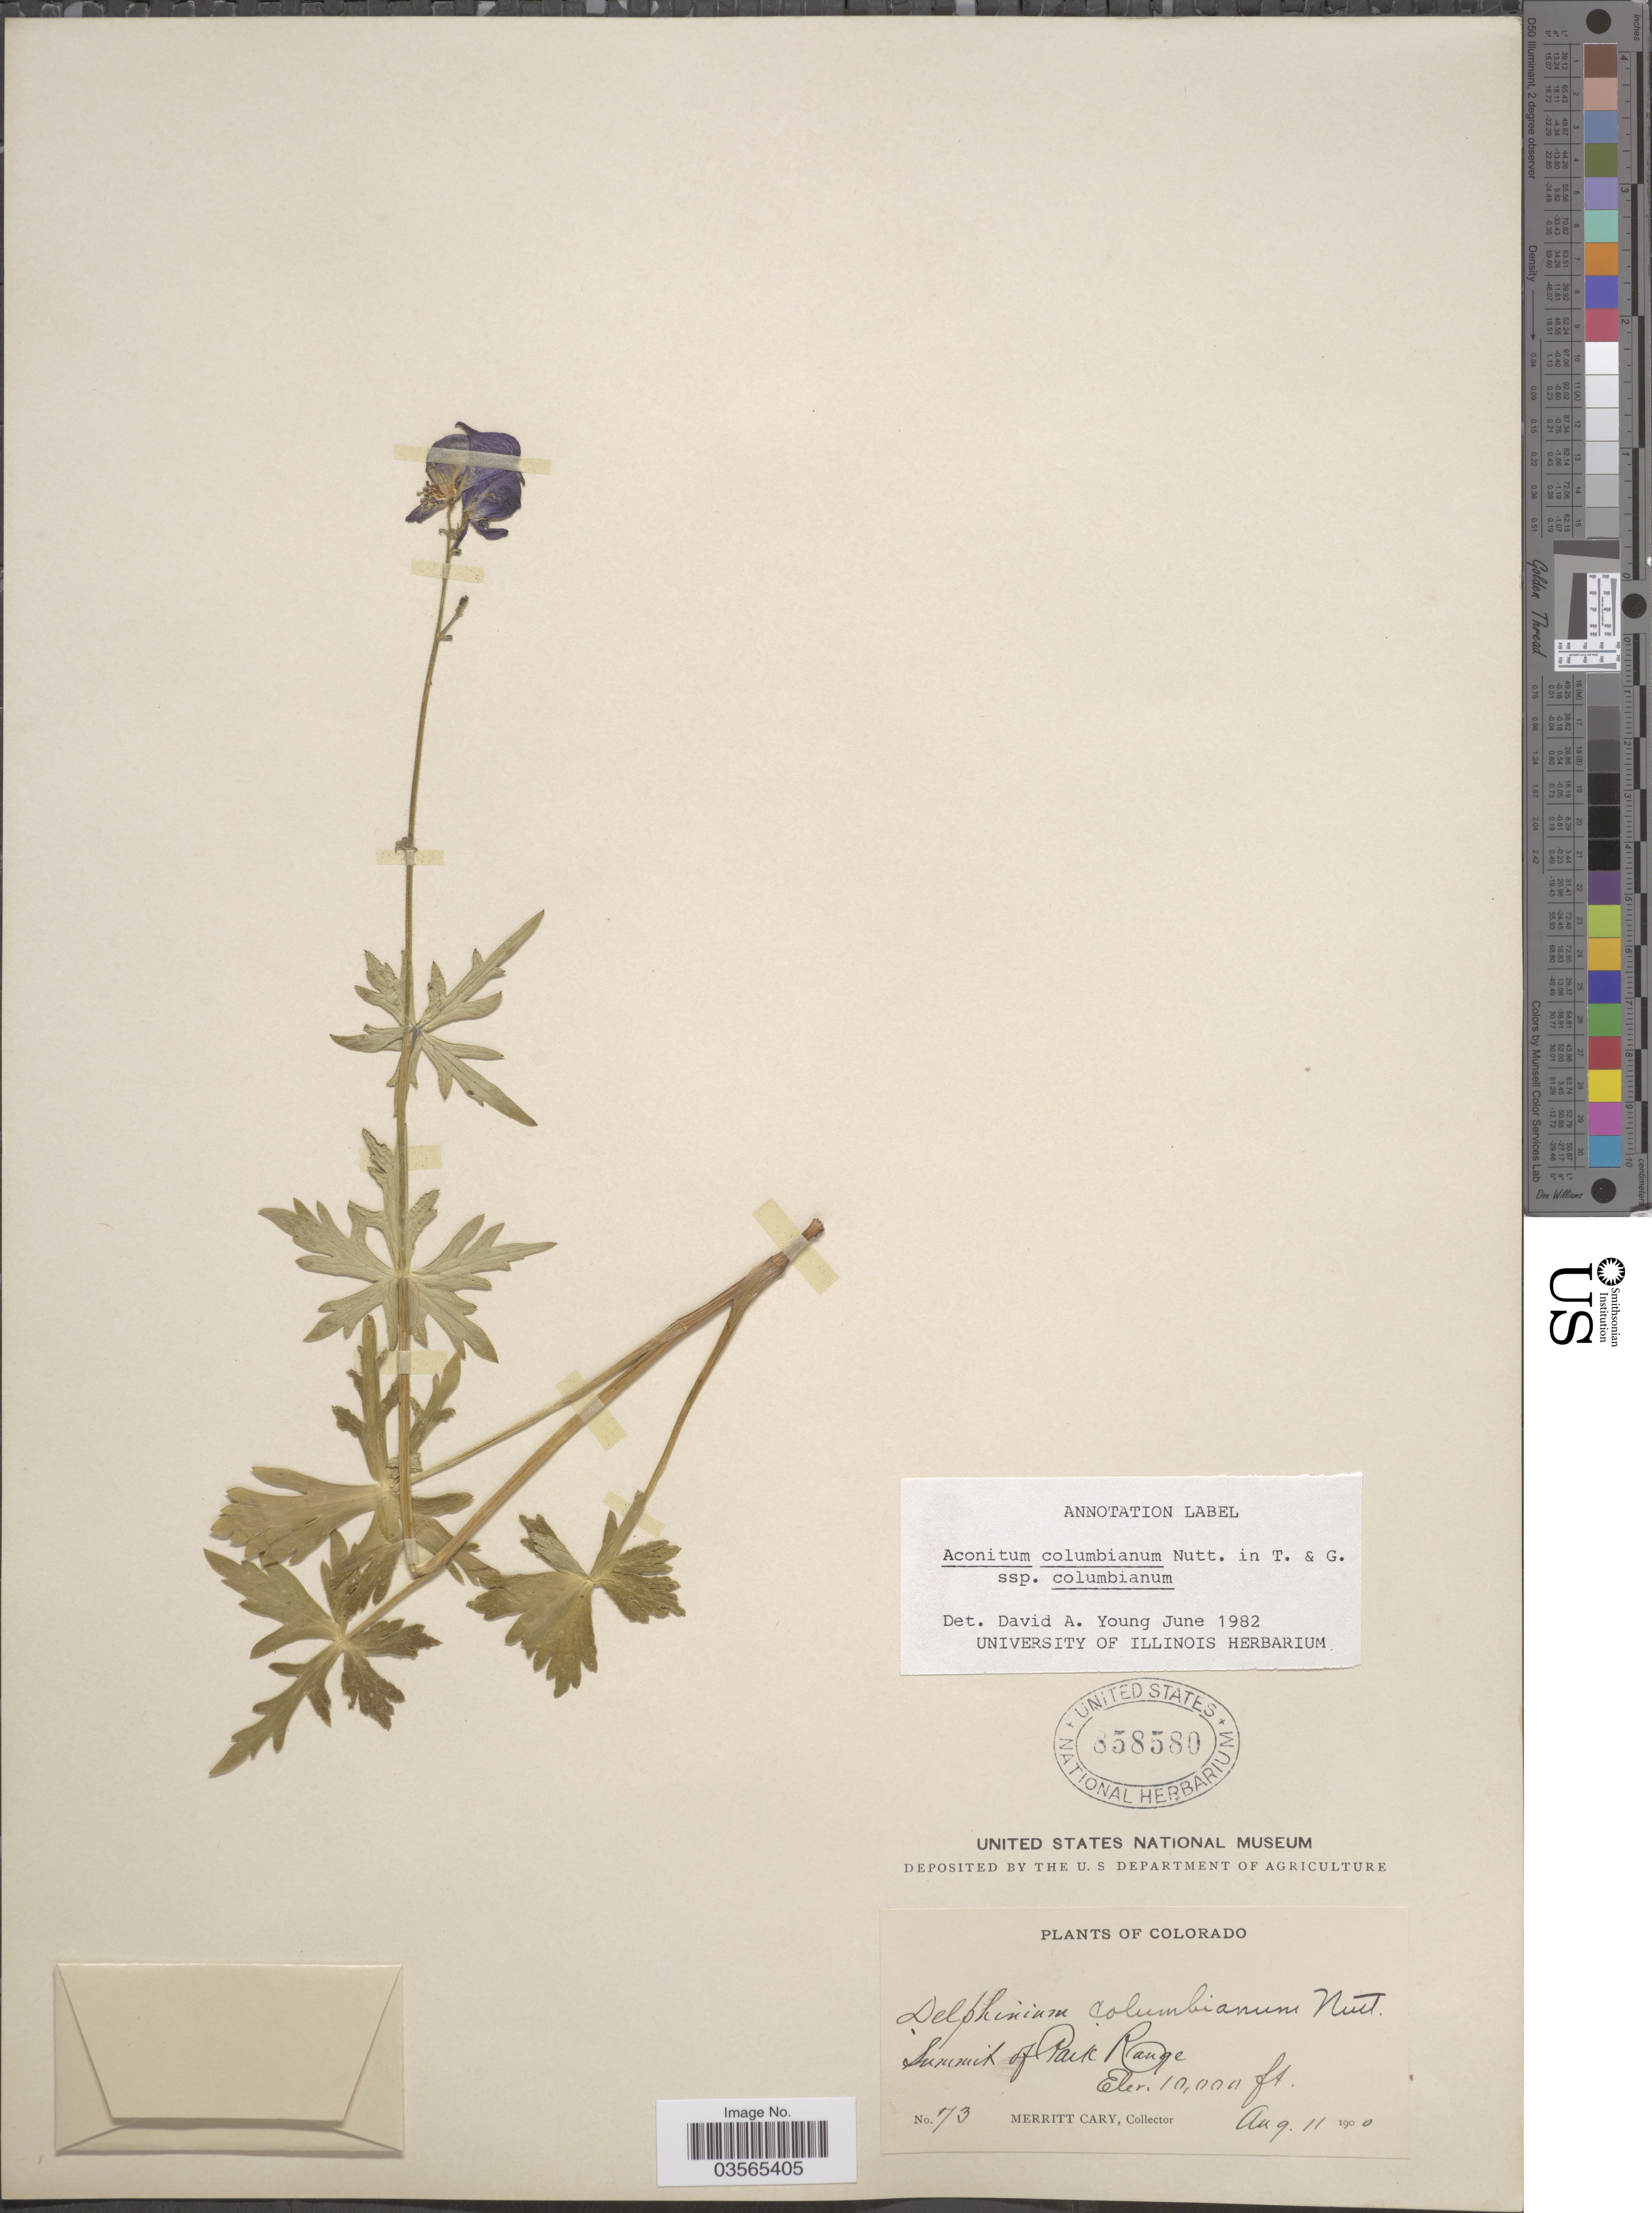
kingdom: Plantae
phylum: Tracheophyta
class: Magnoliopsida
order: Ranunculales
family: Ranunculaceae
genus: Aconitum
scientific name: Aconitum columbianum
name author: Nutt.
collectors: M. Cary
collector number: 73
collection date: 1900-08-11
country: United States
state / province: Colorado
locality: Summit of Park Range.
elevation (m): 3048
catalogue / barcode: US 858580